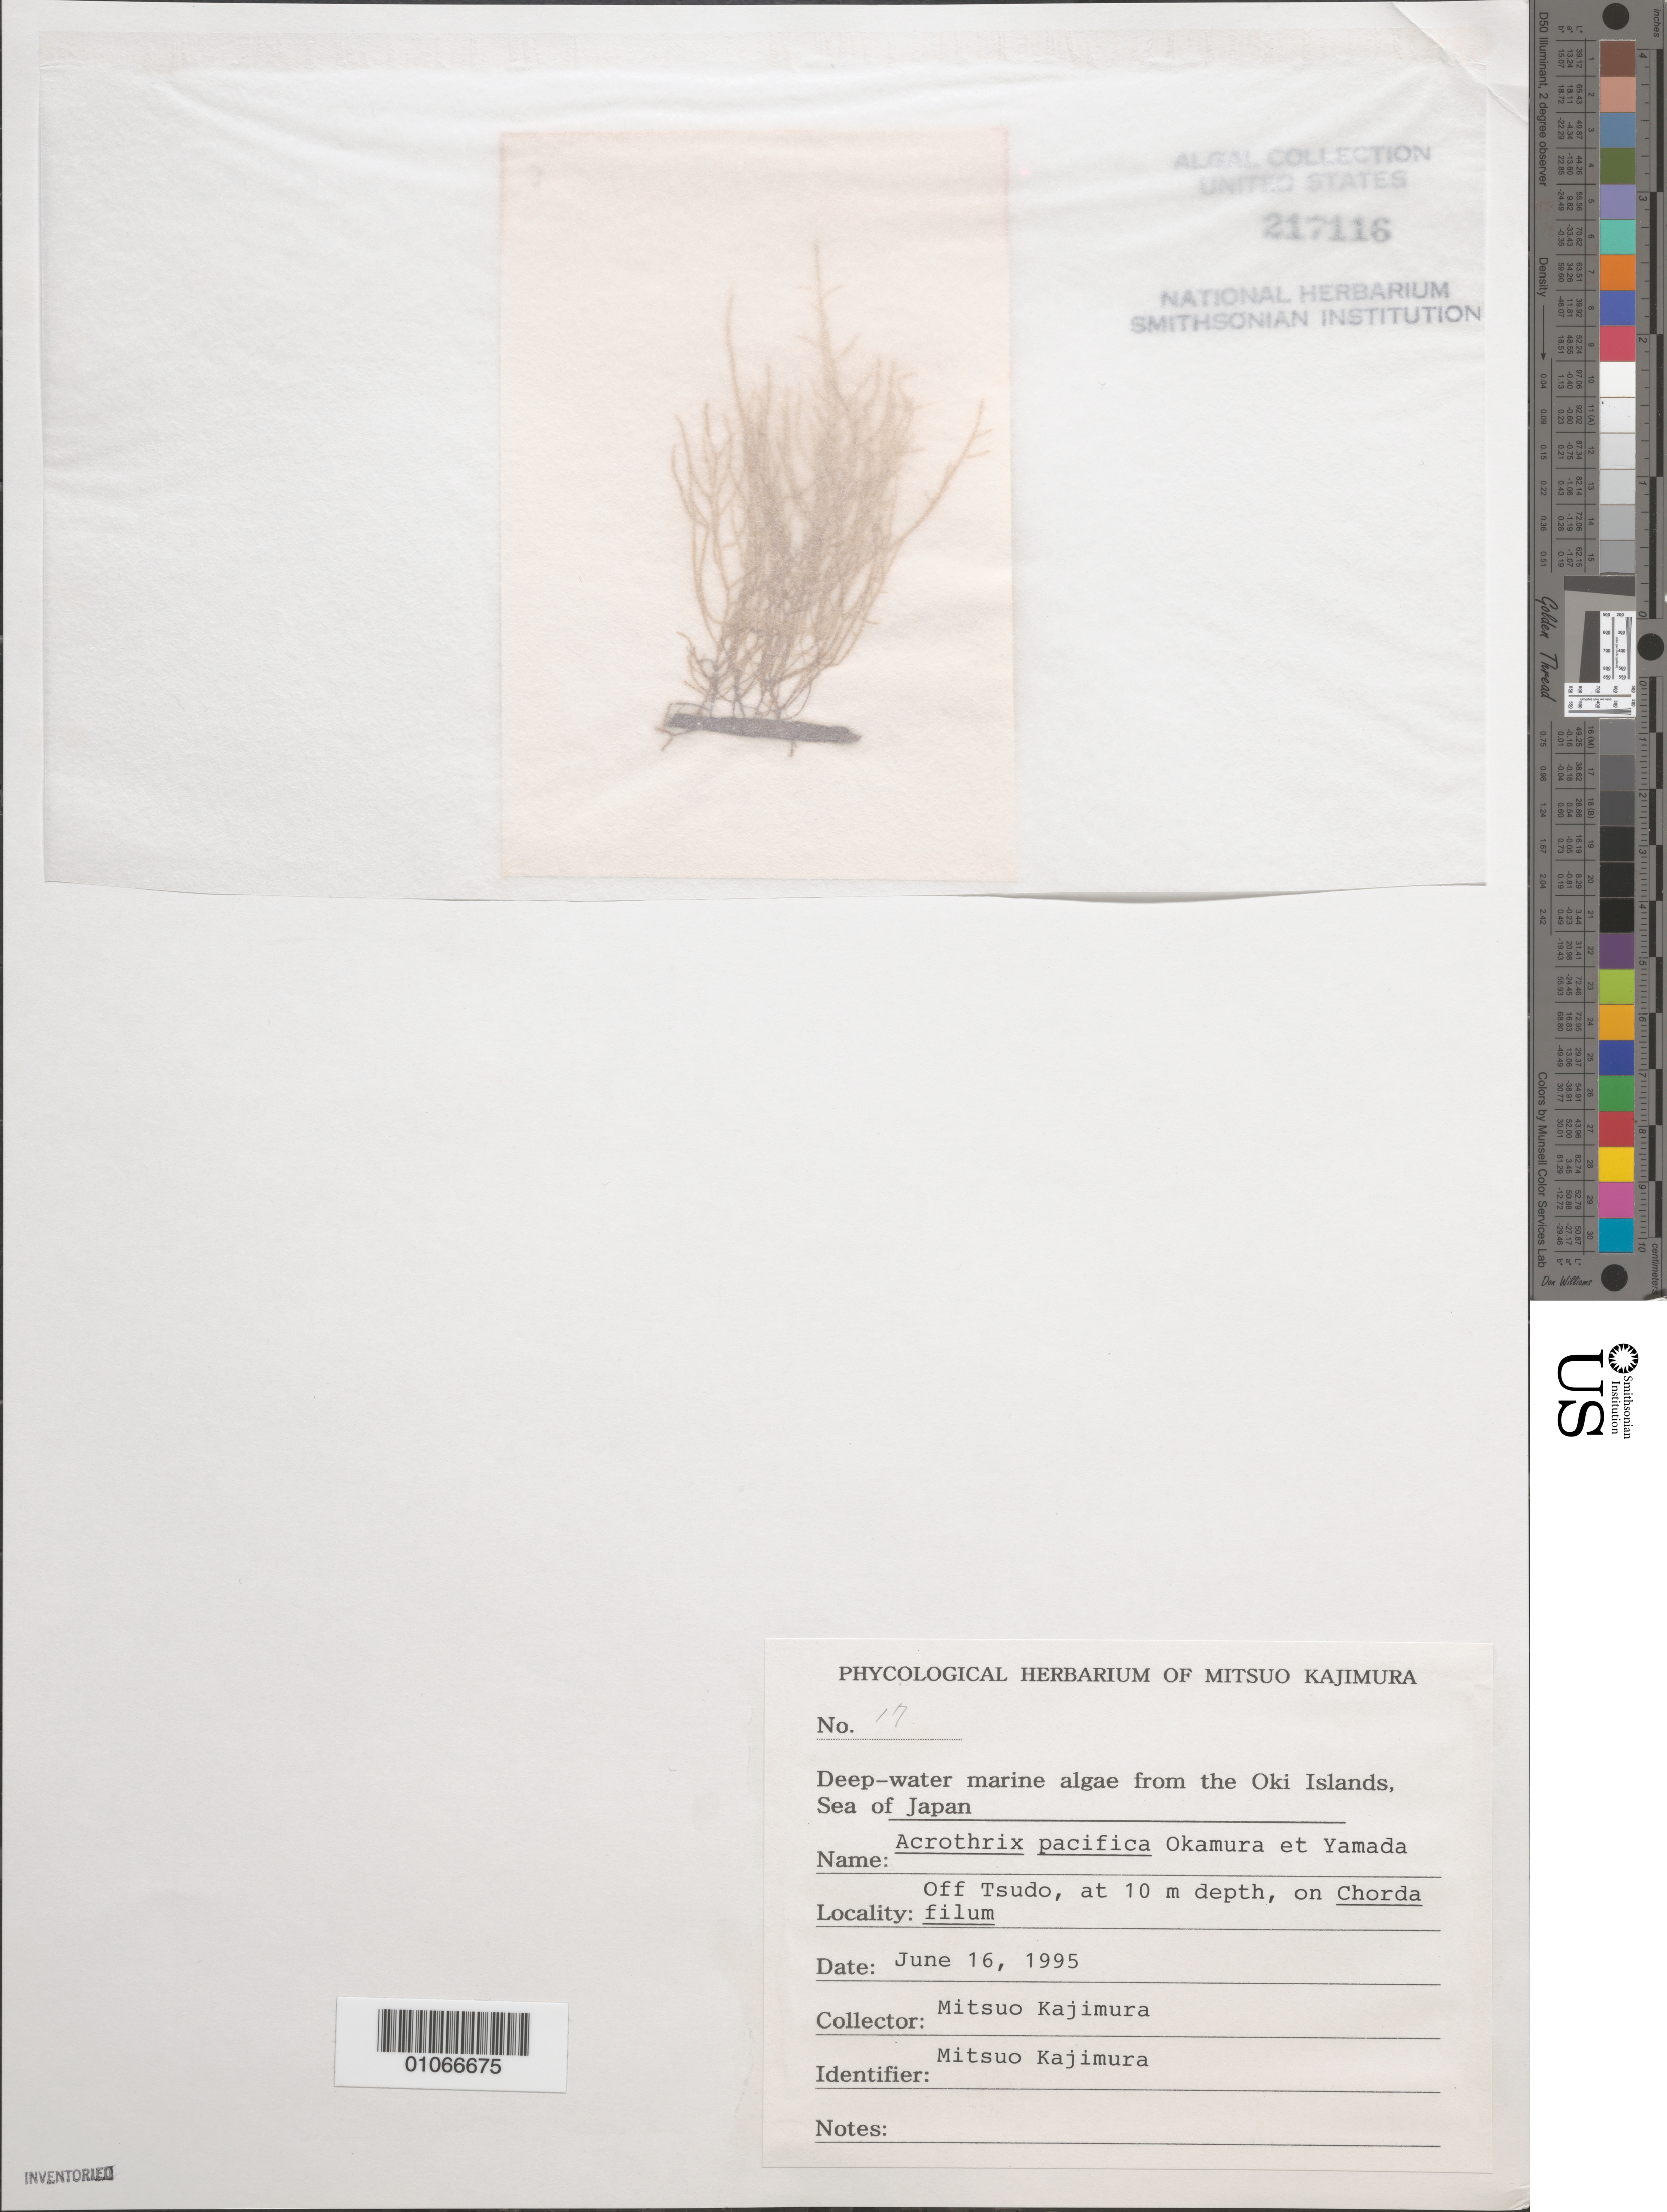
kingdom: Chromista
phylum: Ochrophyta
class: Phaeophyceae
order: Ectocarpales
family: Chordariaceae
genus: Acrothrix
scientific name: Acrothrix pacifica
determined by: Kajimura, Mitsuo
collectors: M. Kajimura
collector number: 17 & specimen 3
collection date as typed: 16 Jun 1995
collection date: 1995-06-16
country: Japan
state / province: Simane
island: Oki Is.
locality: Off Tsudo [village], Sea of Japan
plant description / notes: Phycologial Herbarium of Mitsuo Kajimura, Deep-water marine algae from the Oki Islands, Sea of Japan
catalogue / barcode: US 217116